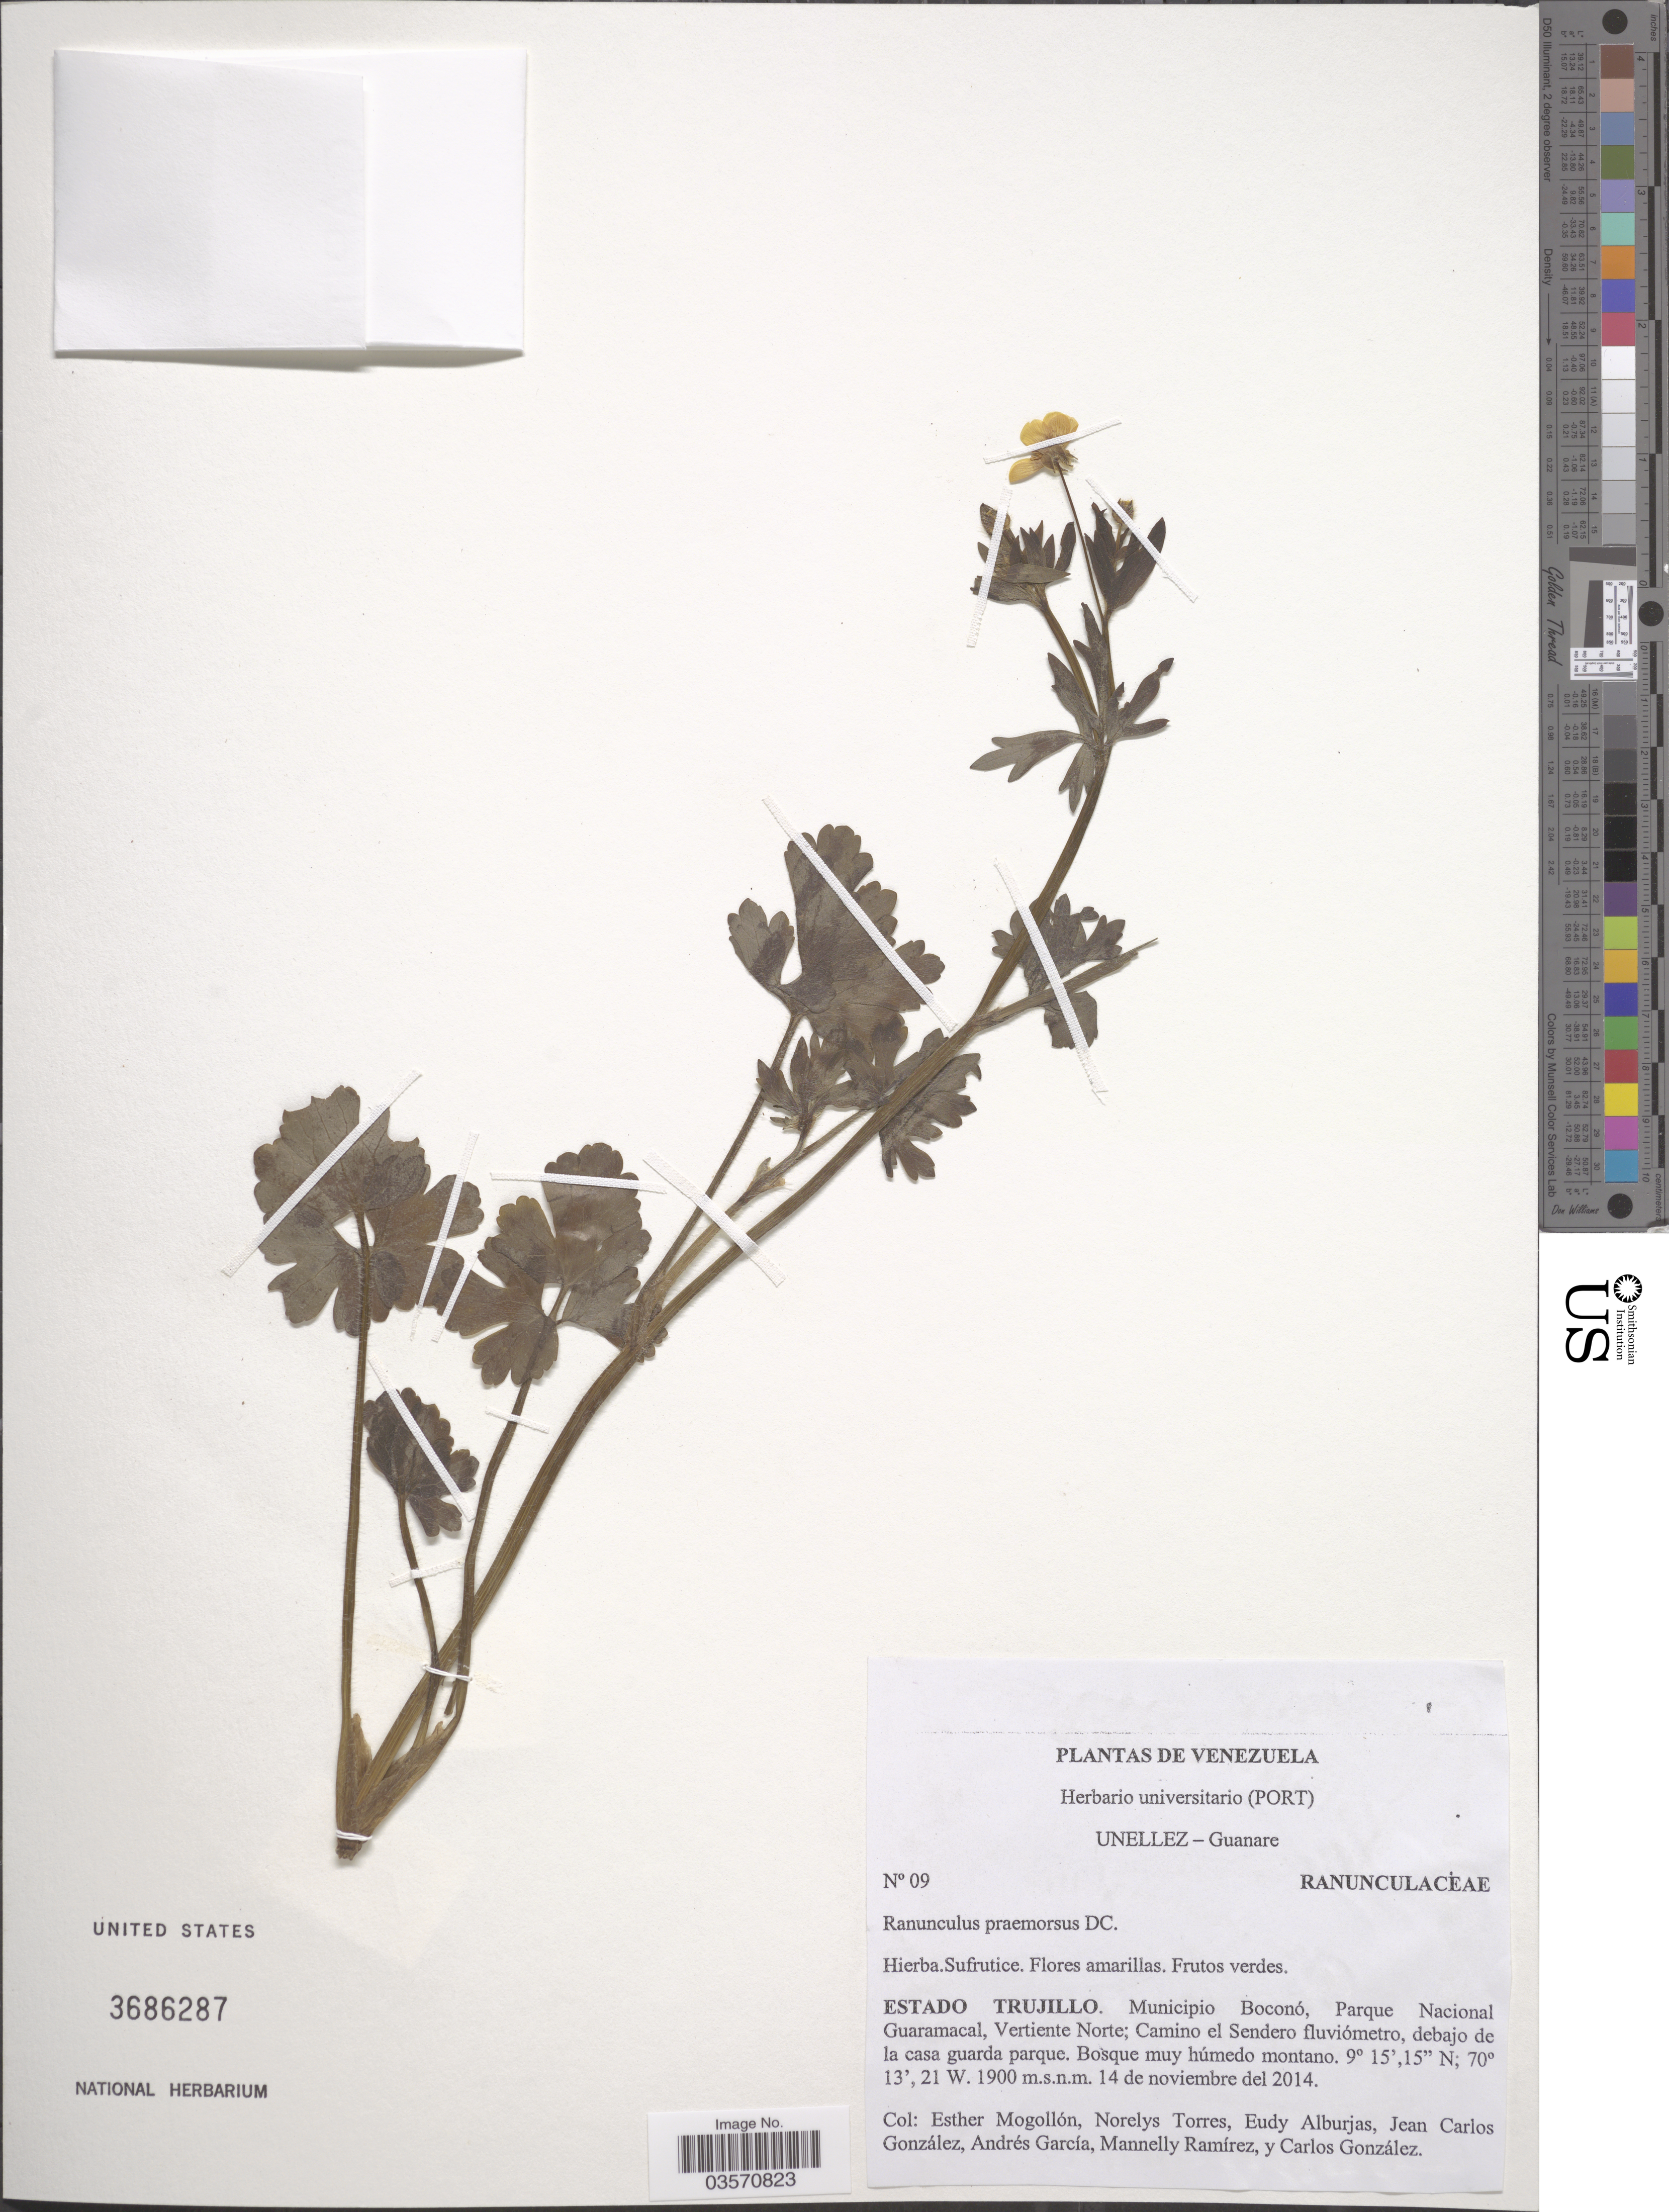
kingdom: Plantae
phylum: Tracheophyta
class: Magnoliopsida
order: Ranunculales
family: Ranunculaceae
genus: Ranunculus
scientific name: Ranunculus praemorsus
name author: Kunth ex DC.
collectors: E. Mogollón, N. Torres, E. Alburjas, J. González & et al.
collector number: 9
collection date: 2014-11-14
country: Venezuela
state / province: Trujillo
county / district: Boconó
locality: Parque Nacional Guaramacal, Vertiente Norte; Camino el Sendero fluviómetro, debajo de la casa guarda parque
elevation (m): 1900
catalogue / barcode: US 3686287